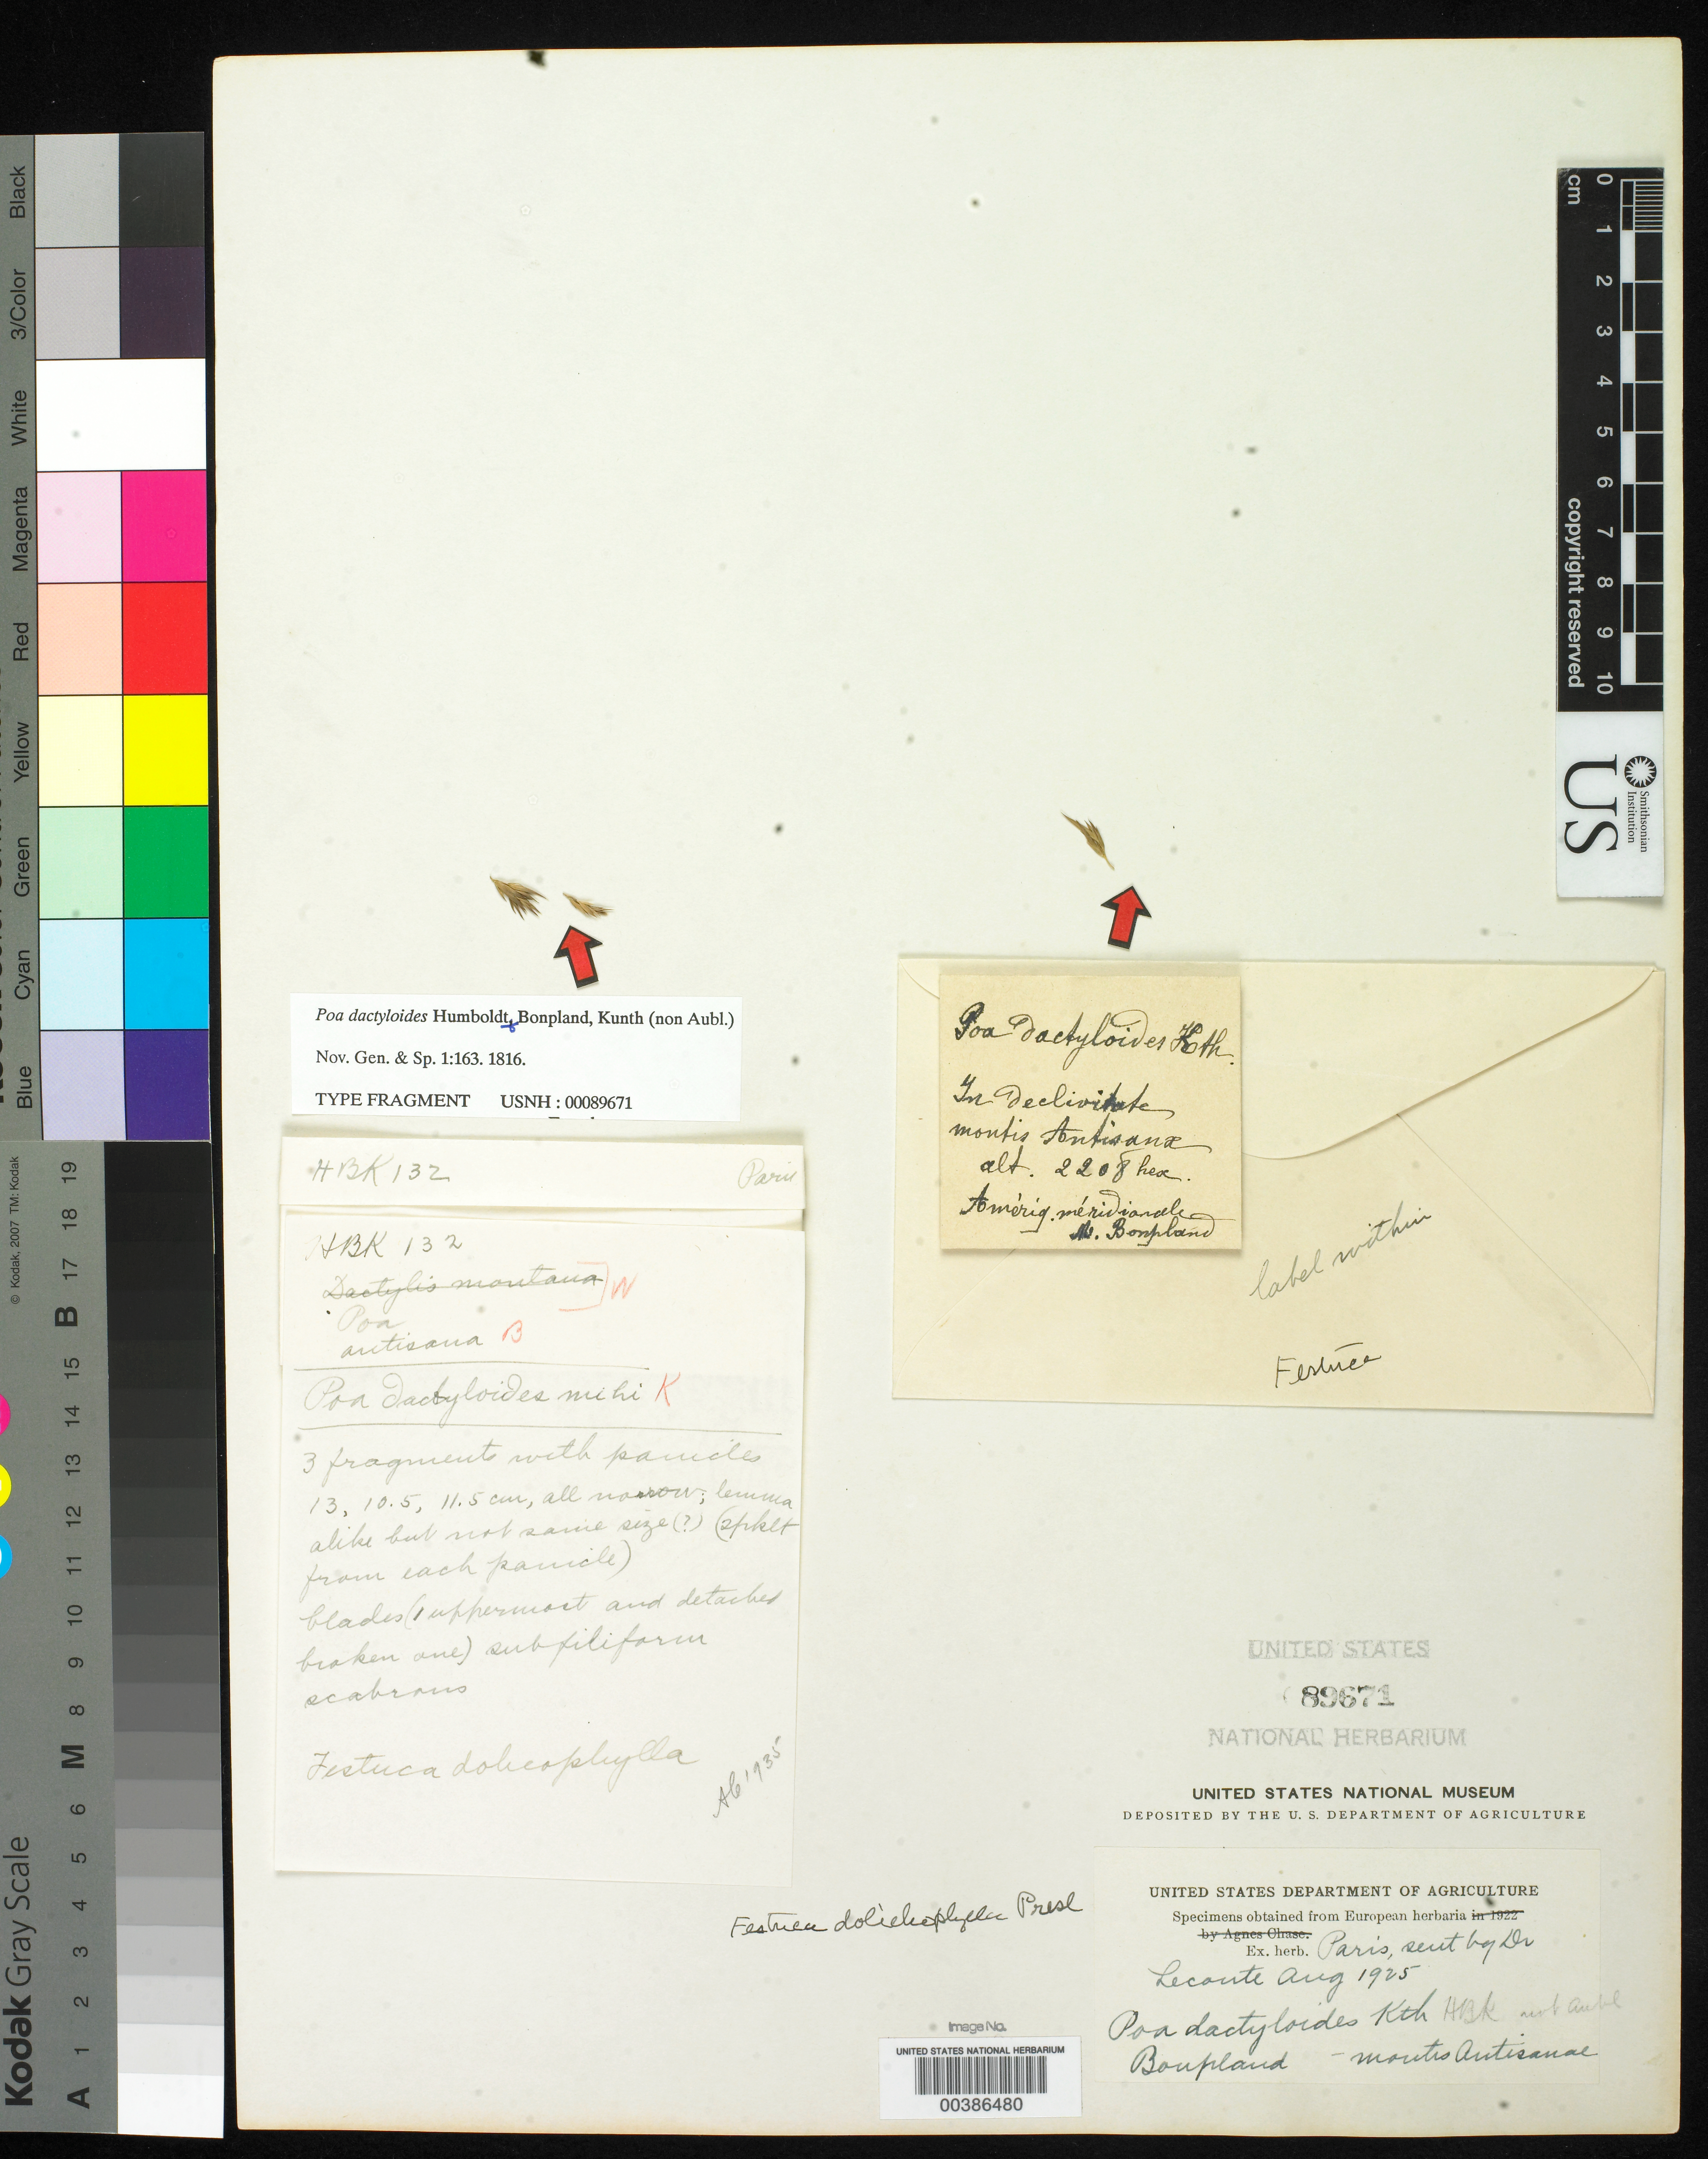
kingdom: Plantae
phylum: Tracheophyta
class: Liliopsida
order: Poales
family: Poaceae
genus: Poa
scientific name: Poa dactyloides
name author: Humb. et al.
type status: Type Fragment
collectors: A. J. A. Bonpland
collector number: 132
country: Ecuador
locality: Montis Antisanae.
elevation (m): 2208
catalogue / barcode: US 89671